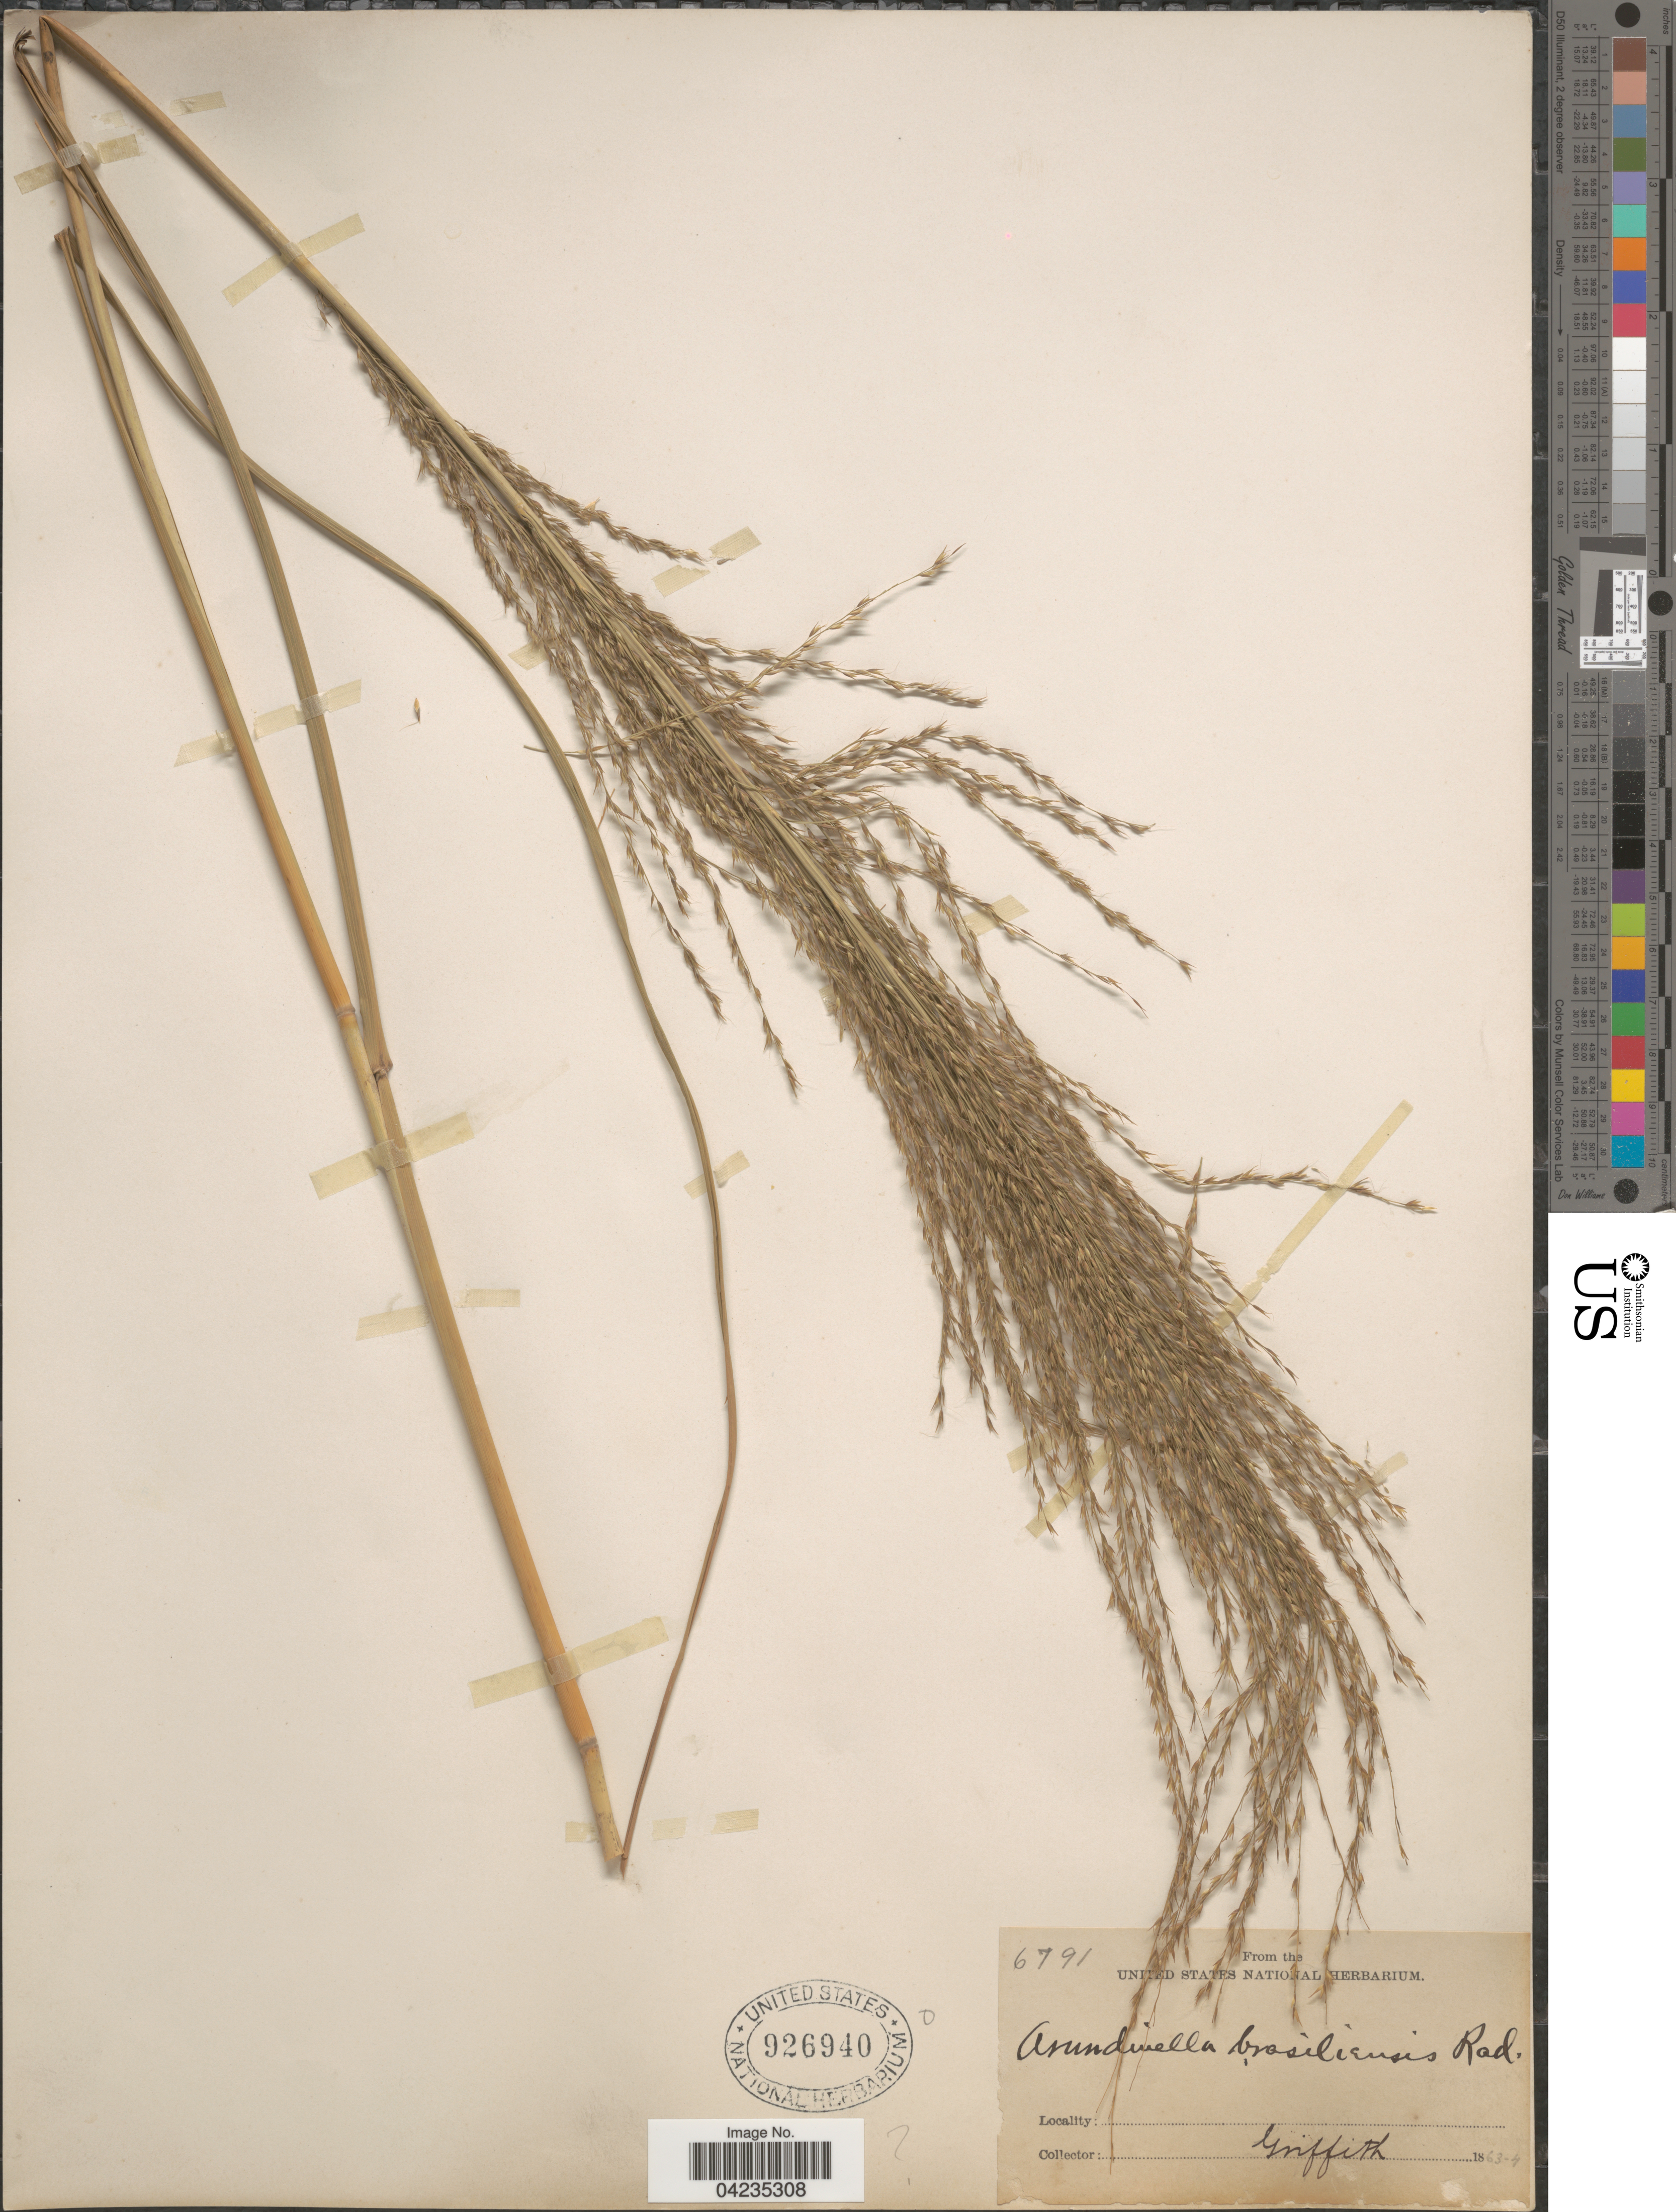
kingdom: Plantae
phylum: Tracheophyta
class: Liliopsida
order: Poales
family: Poaceae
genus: Arundinella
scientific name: Arundinella hispida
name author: (Humb. & Bonpl. ex Willd.) Kuntze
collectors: -. Griffith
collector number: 6791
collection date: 1863/1864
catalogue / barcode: US 926940